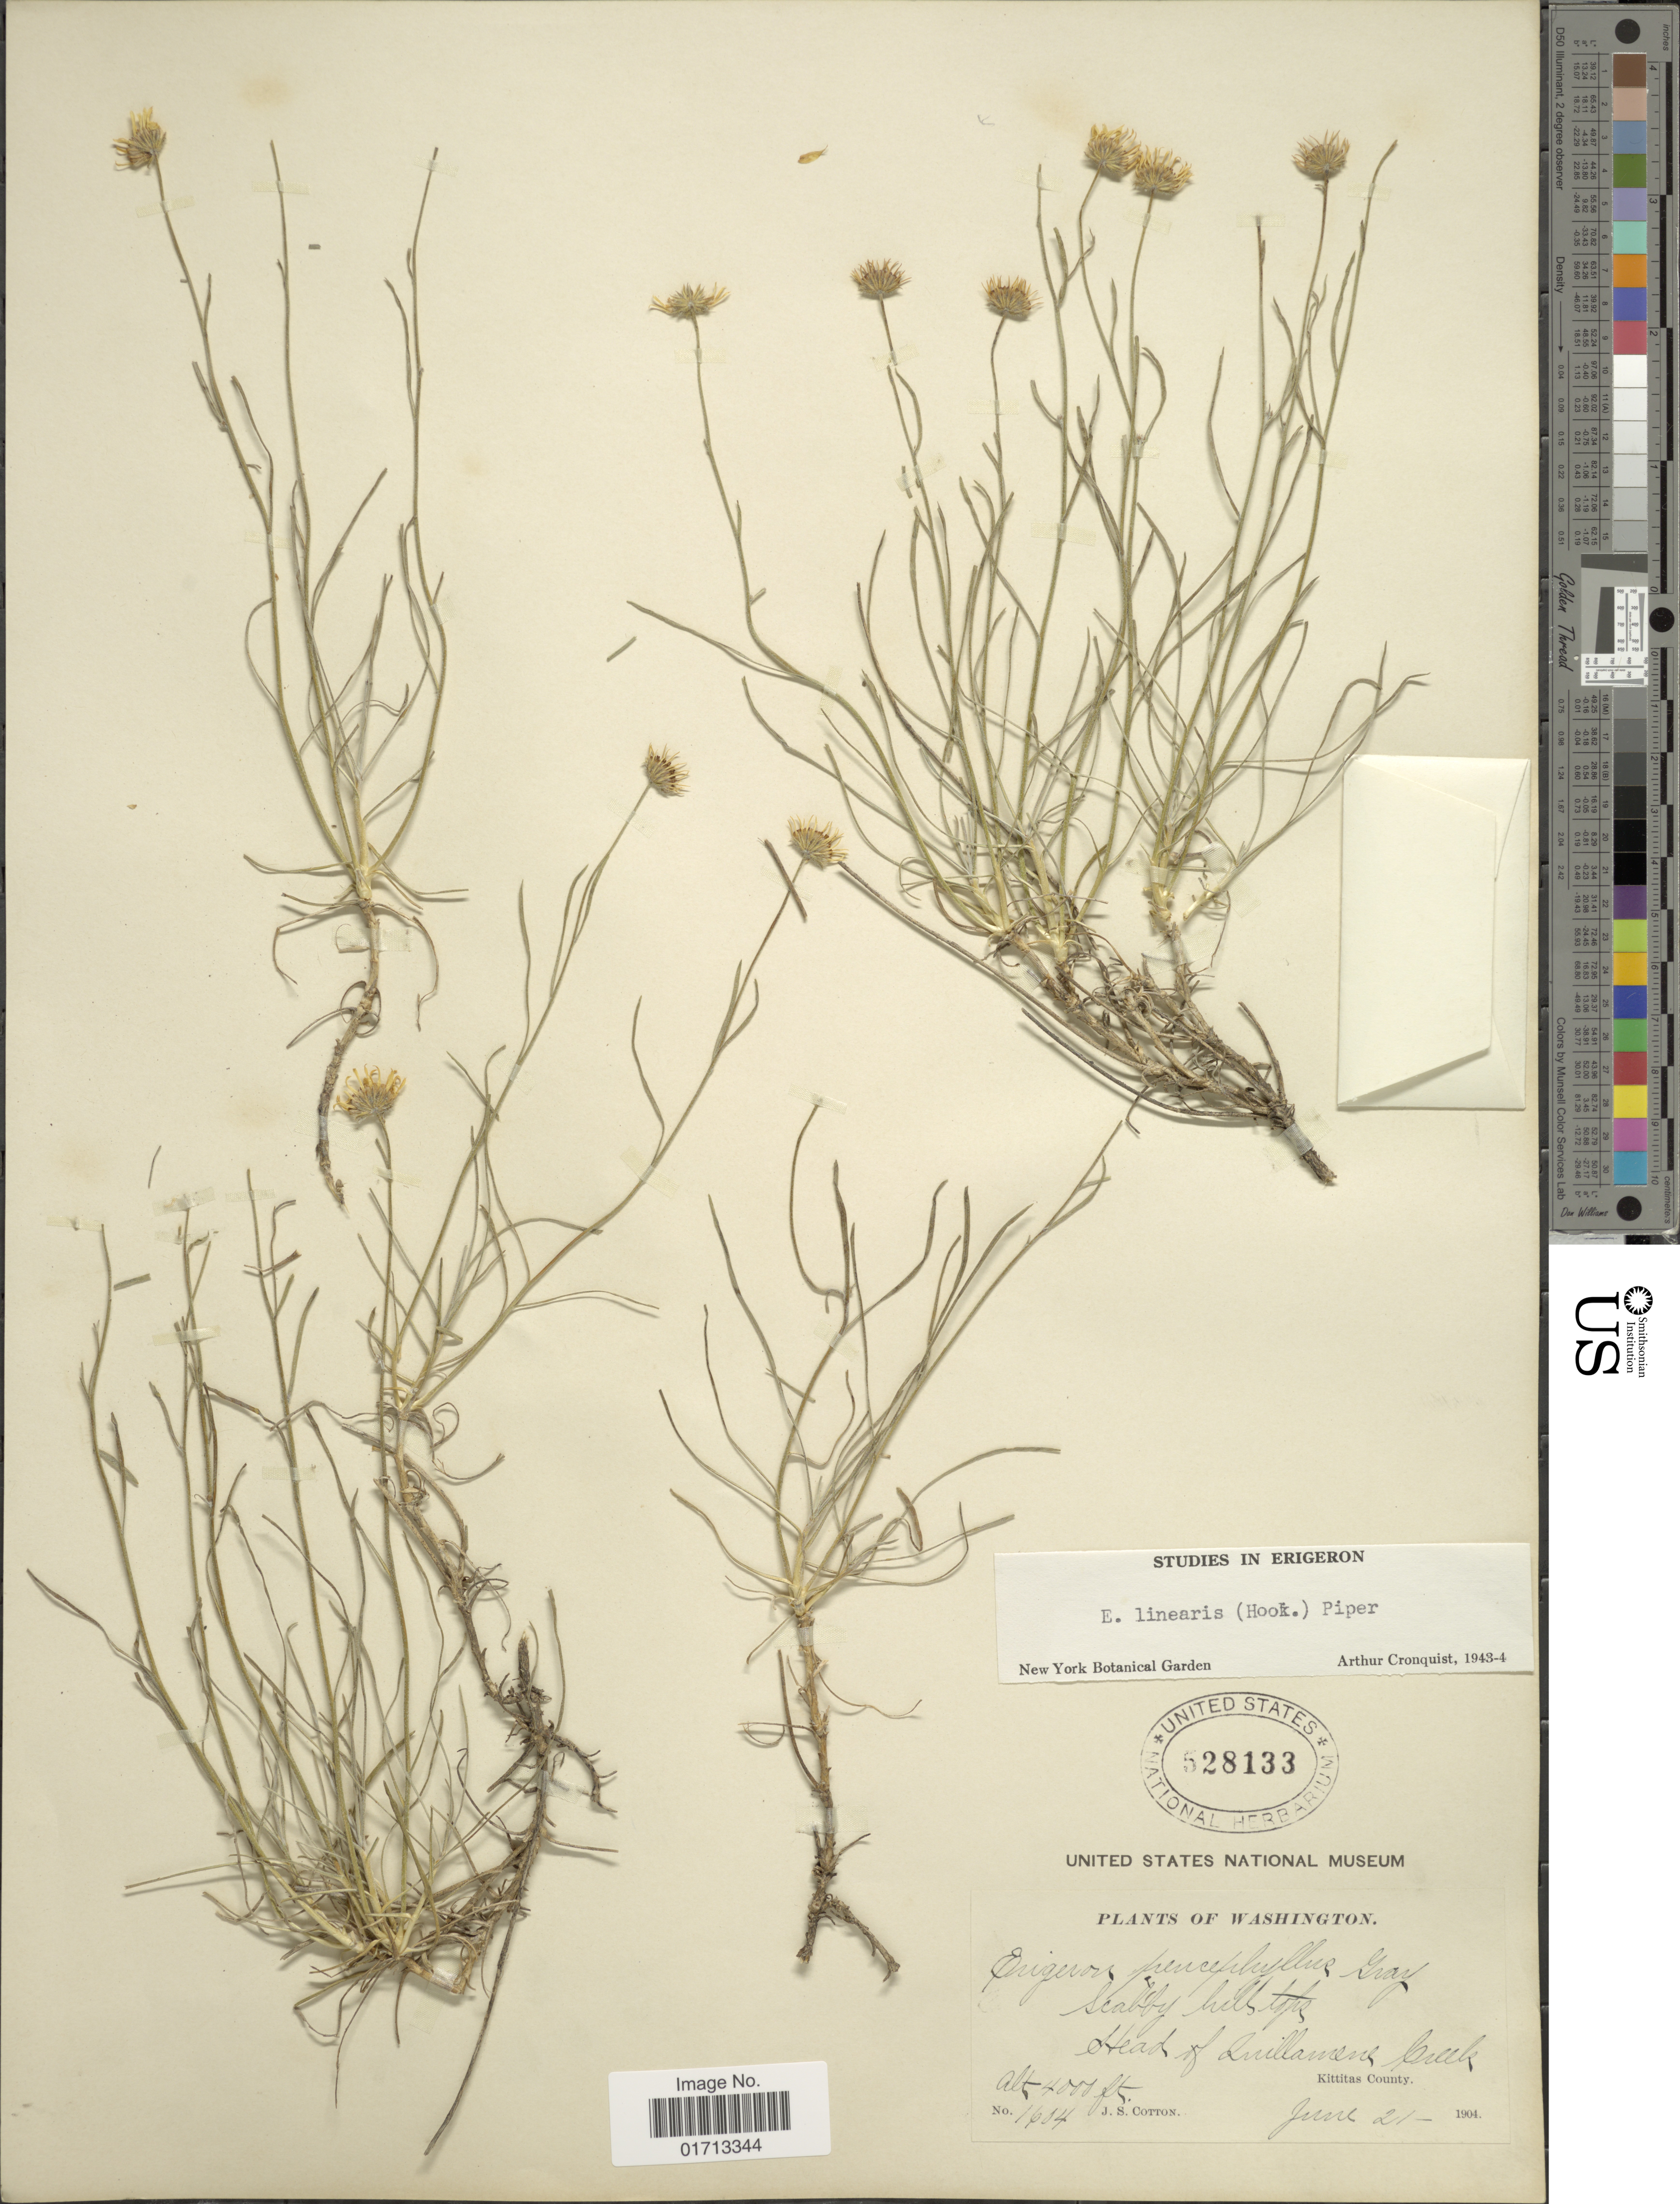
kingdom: Plantae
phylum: Tracheophyta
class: Magnoliopsida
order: Asterales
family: Asteraceae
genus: Erigeron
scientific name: Erigeron linearis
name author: (Hook.) Piper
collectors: J. S. Cotton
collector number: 1604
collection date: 1904-06-21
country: United States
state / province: Washington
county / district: Kittitas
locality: Scabby hills top. Head of Quillamene Creek, Kittitas County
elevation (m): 1219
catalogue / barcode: US 528133